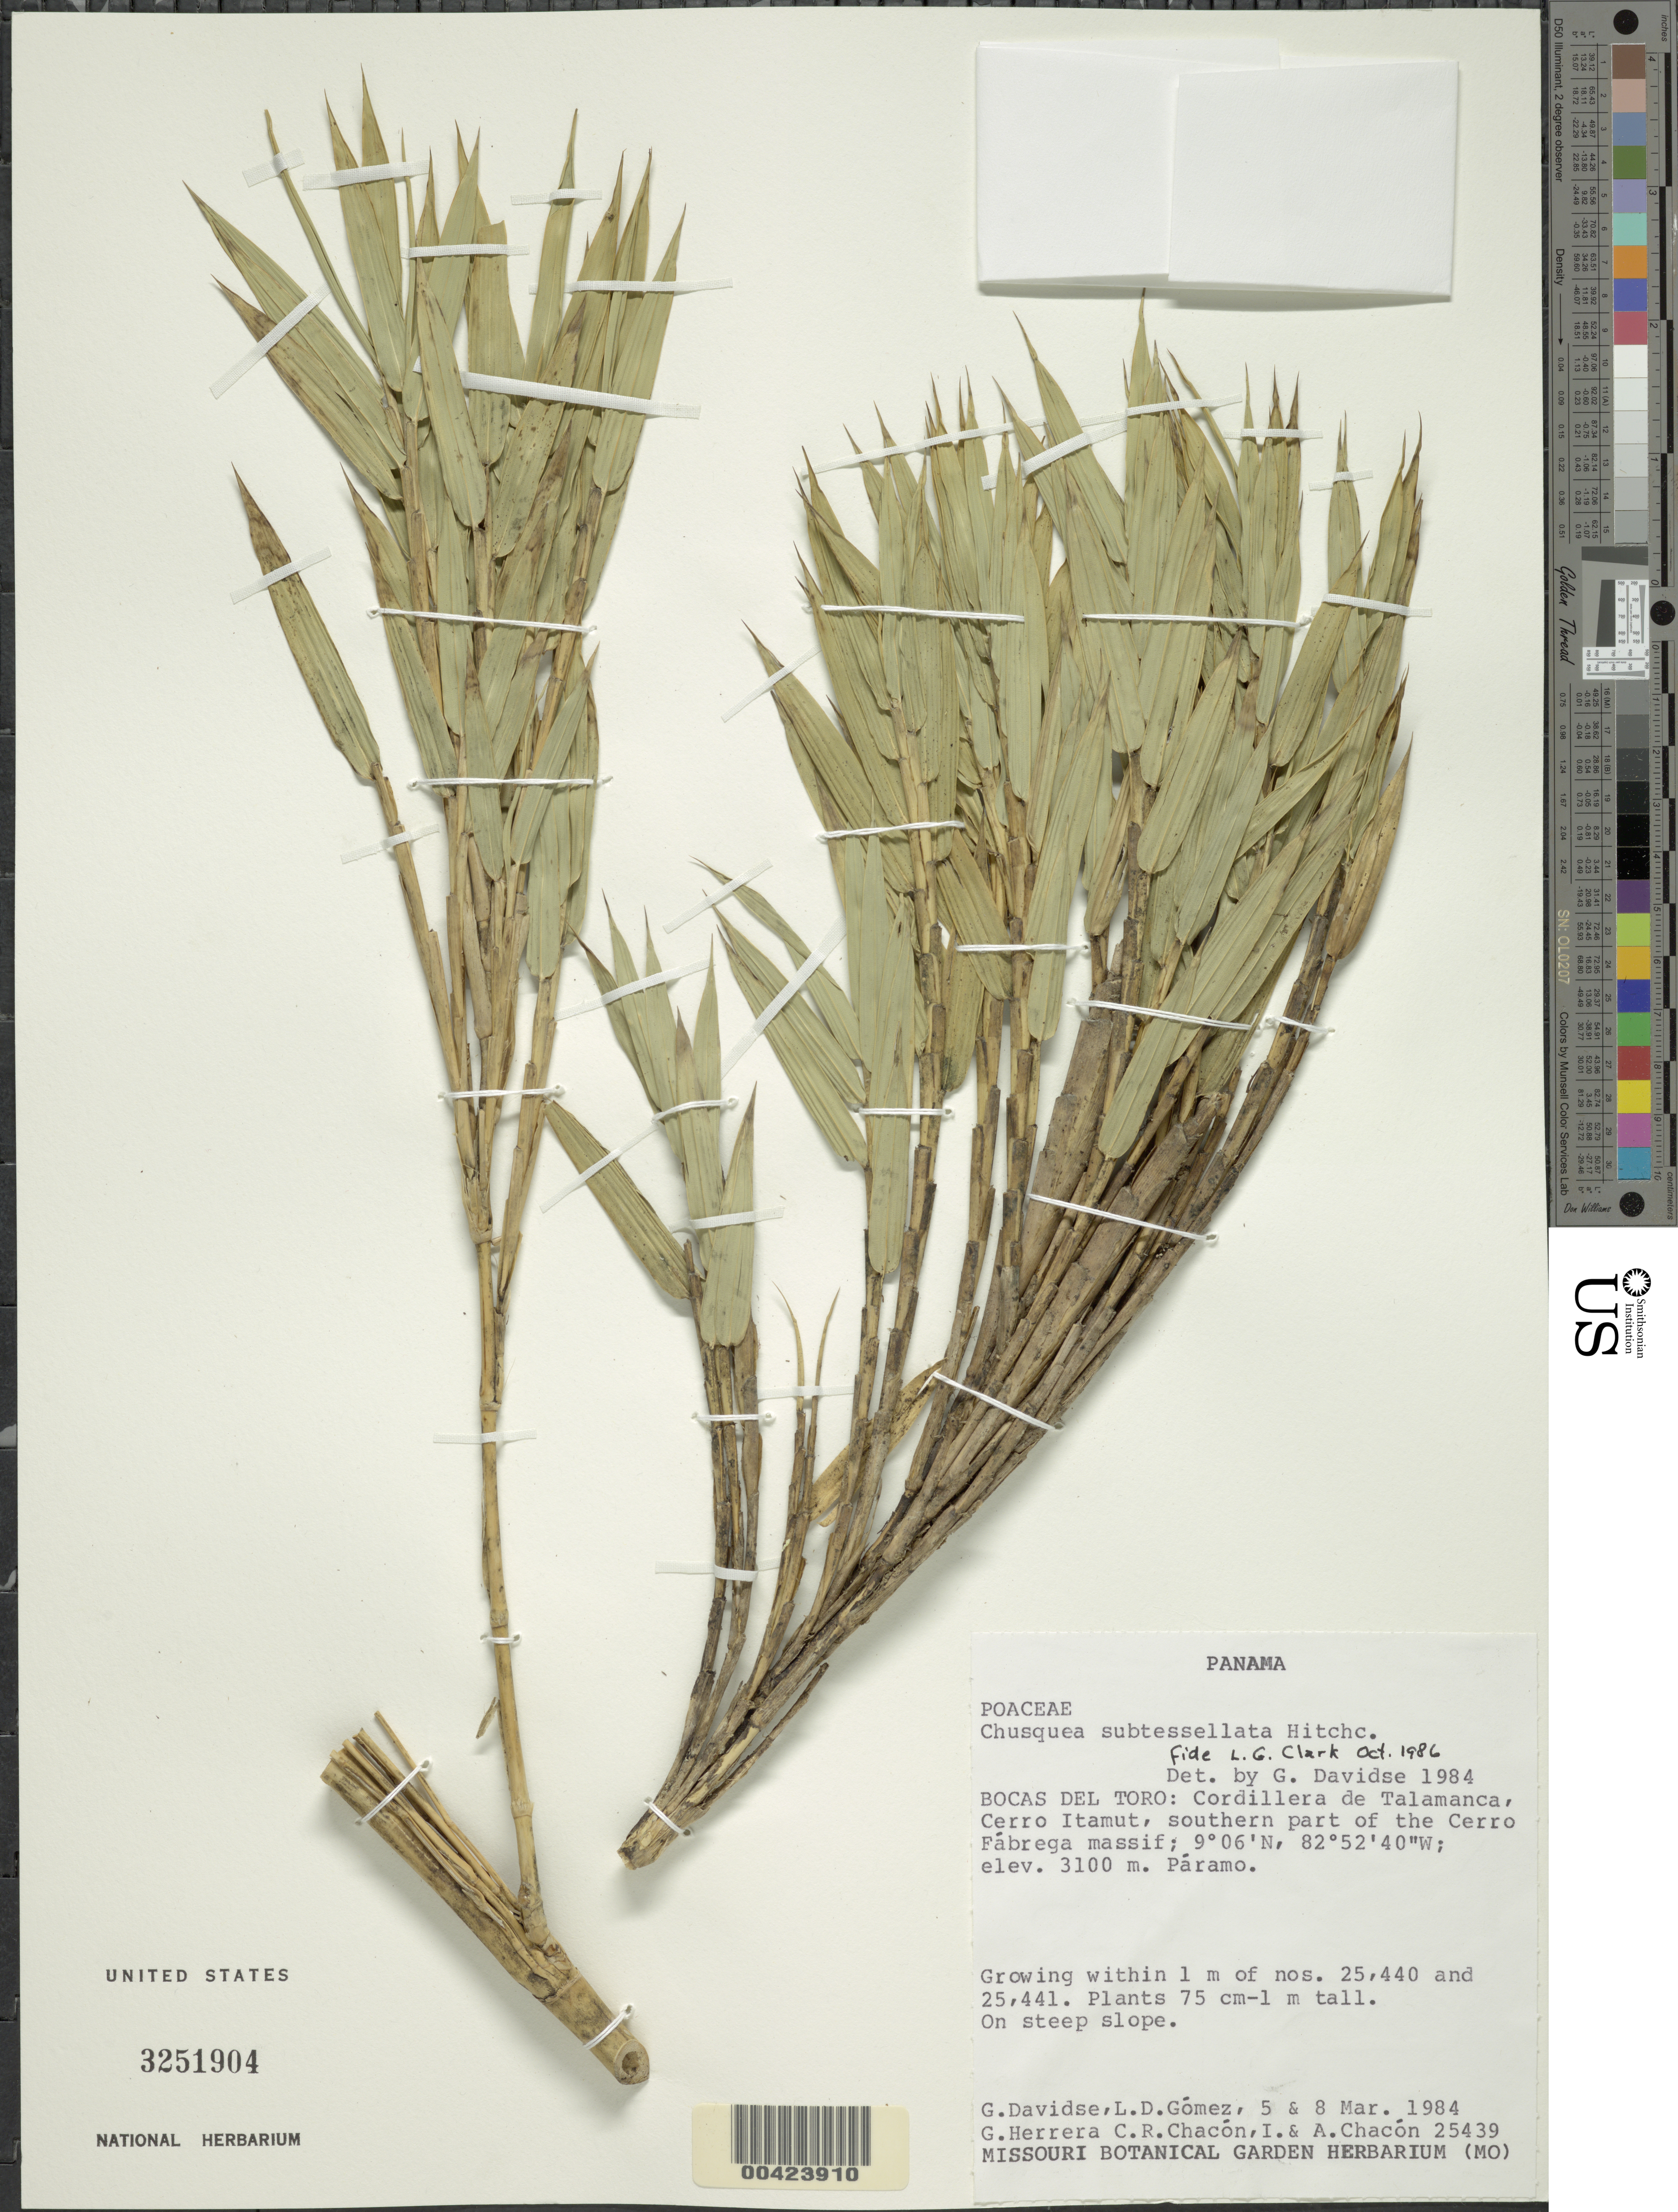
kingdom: Plantae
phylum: Tracheophyta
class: Liliopsida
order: Poales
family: Poaceae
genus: Chusquea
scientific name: Chusquea subtessellata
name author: Hitchc.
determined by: Clark, Lynn G., (ISC), Iowa State University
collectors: G. Davidse, L. D. Gómez, G. Herrera Ch., C. Chacon, I. Chacon & A. Chacon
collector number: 25439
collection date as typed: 05 Mar 1984 and 08 Mar 1984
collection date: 1984-03-05,1984-03-08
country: Panama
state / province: Bocas del Toro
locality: Cordillera de Talamanca; Cerro Itamut; sountern part of the Cerro Fabrega Massif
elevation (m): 3100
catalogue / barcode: US 3251904